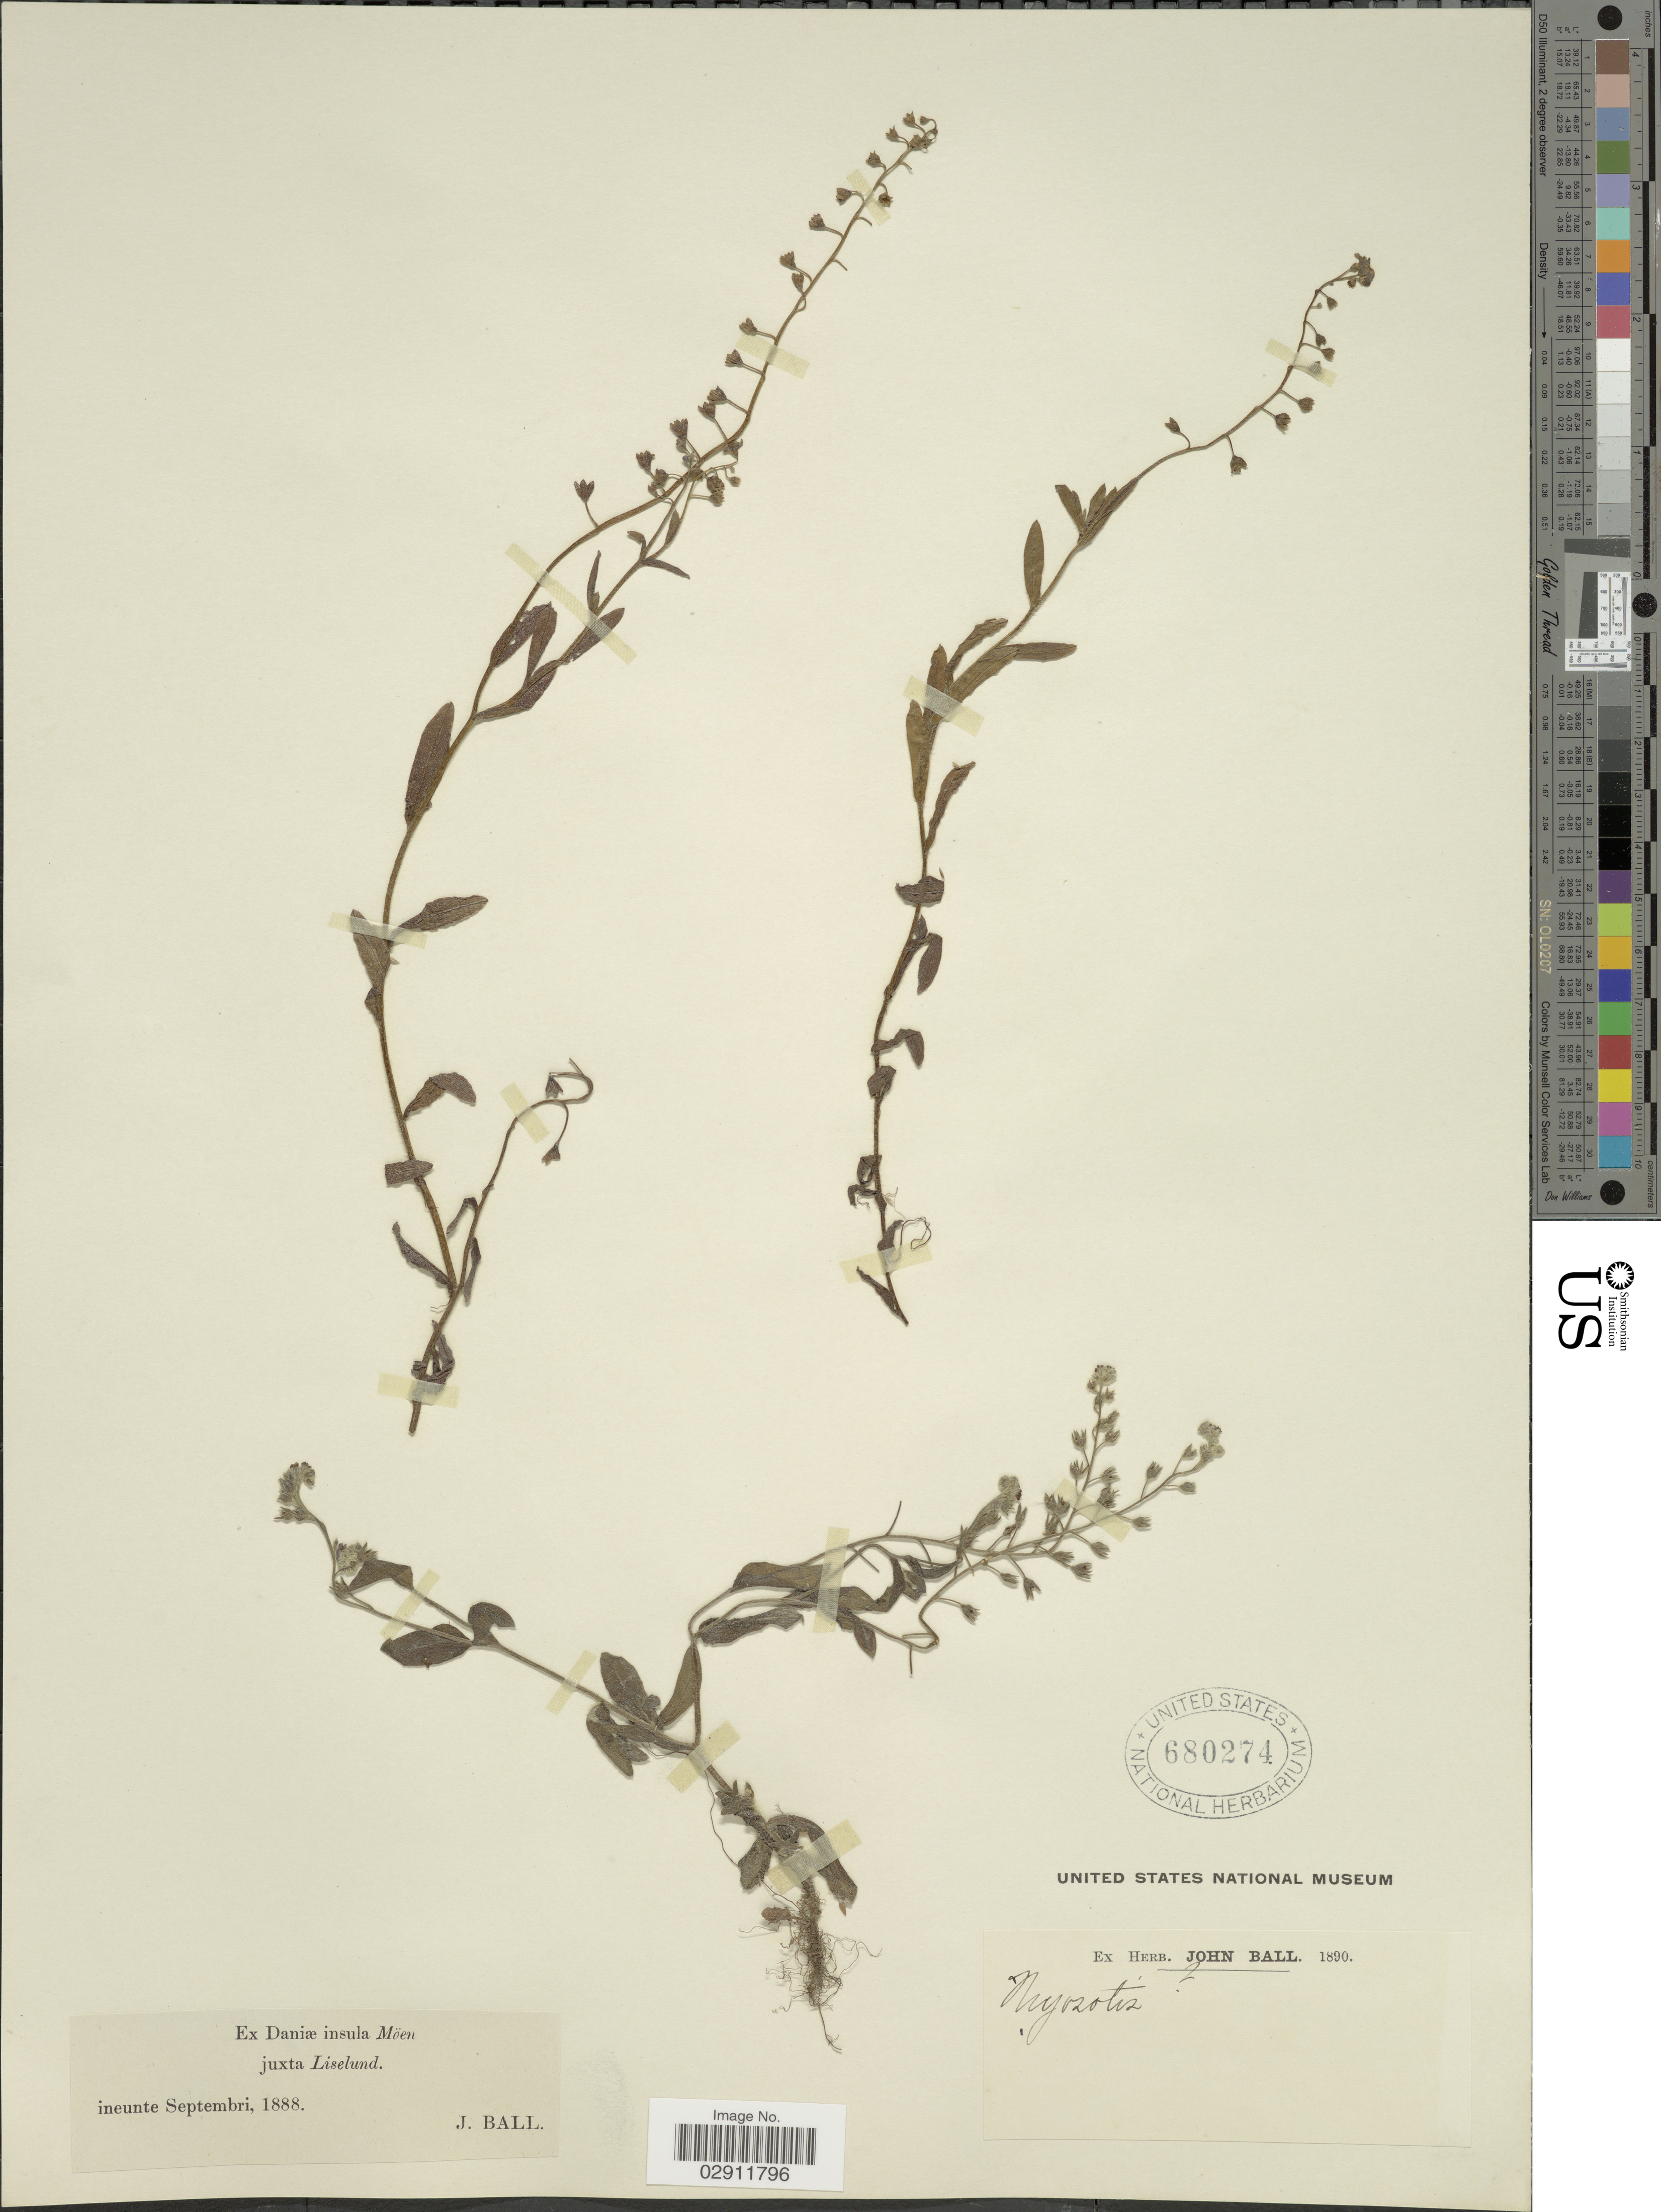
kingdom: Plantae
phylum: Tracheophyta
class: Magnoliopsida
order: Boraginales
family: Boraginaceae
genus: Myosotis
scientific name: Myosotis sp.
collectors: J. Ball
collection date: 1888-09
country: Denmark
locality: Daniæ insula Möen juxta Liselund.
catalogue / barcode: US 680274